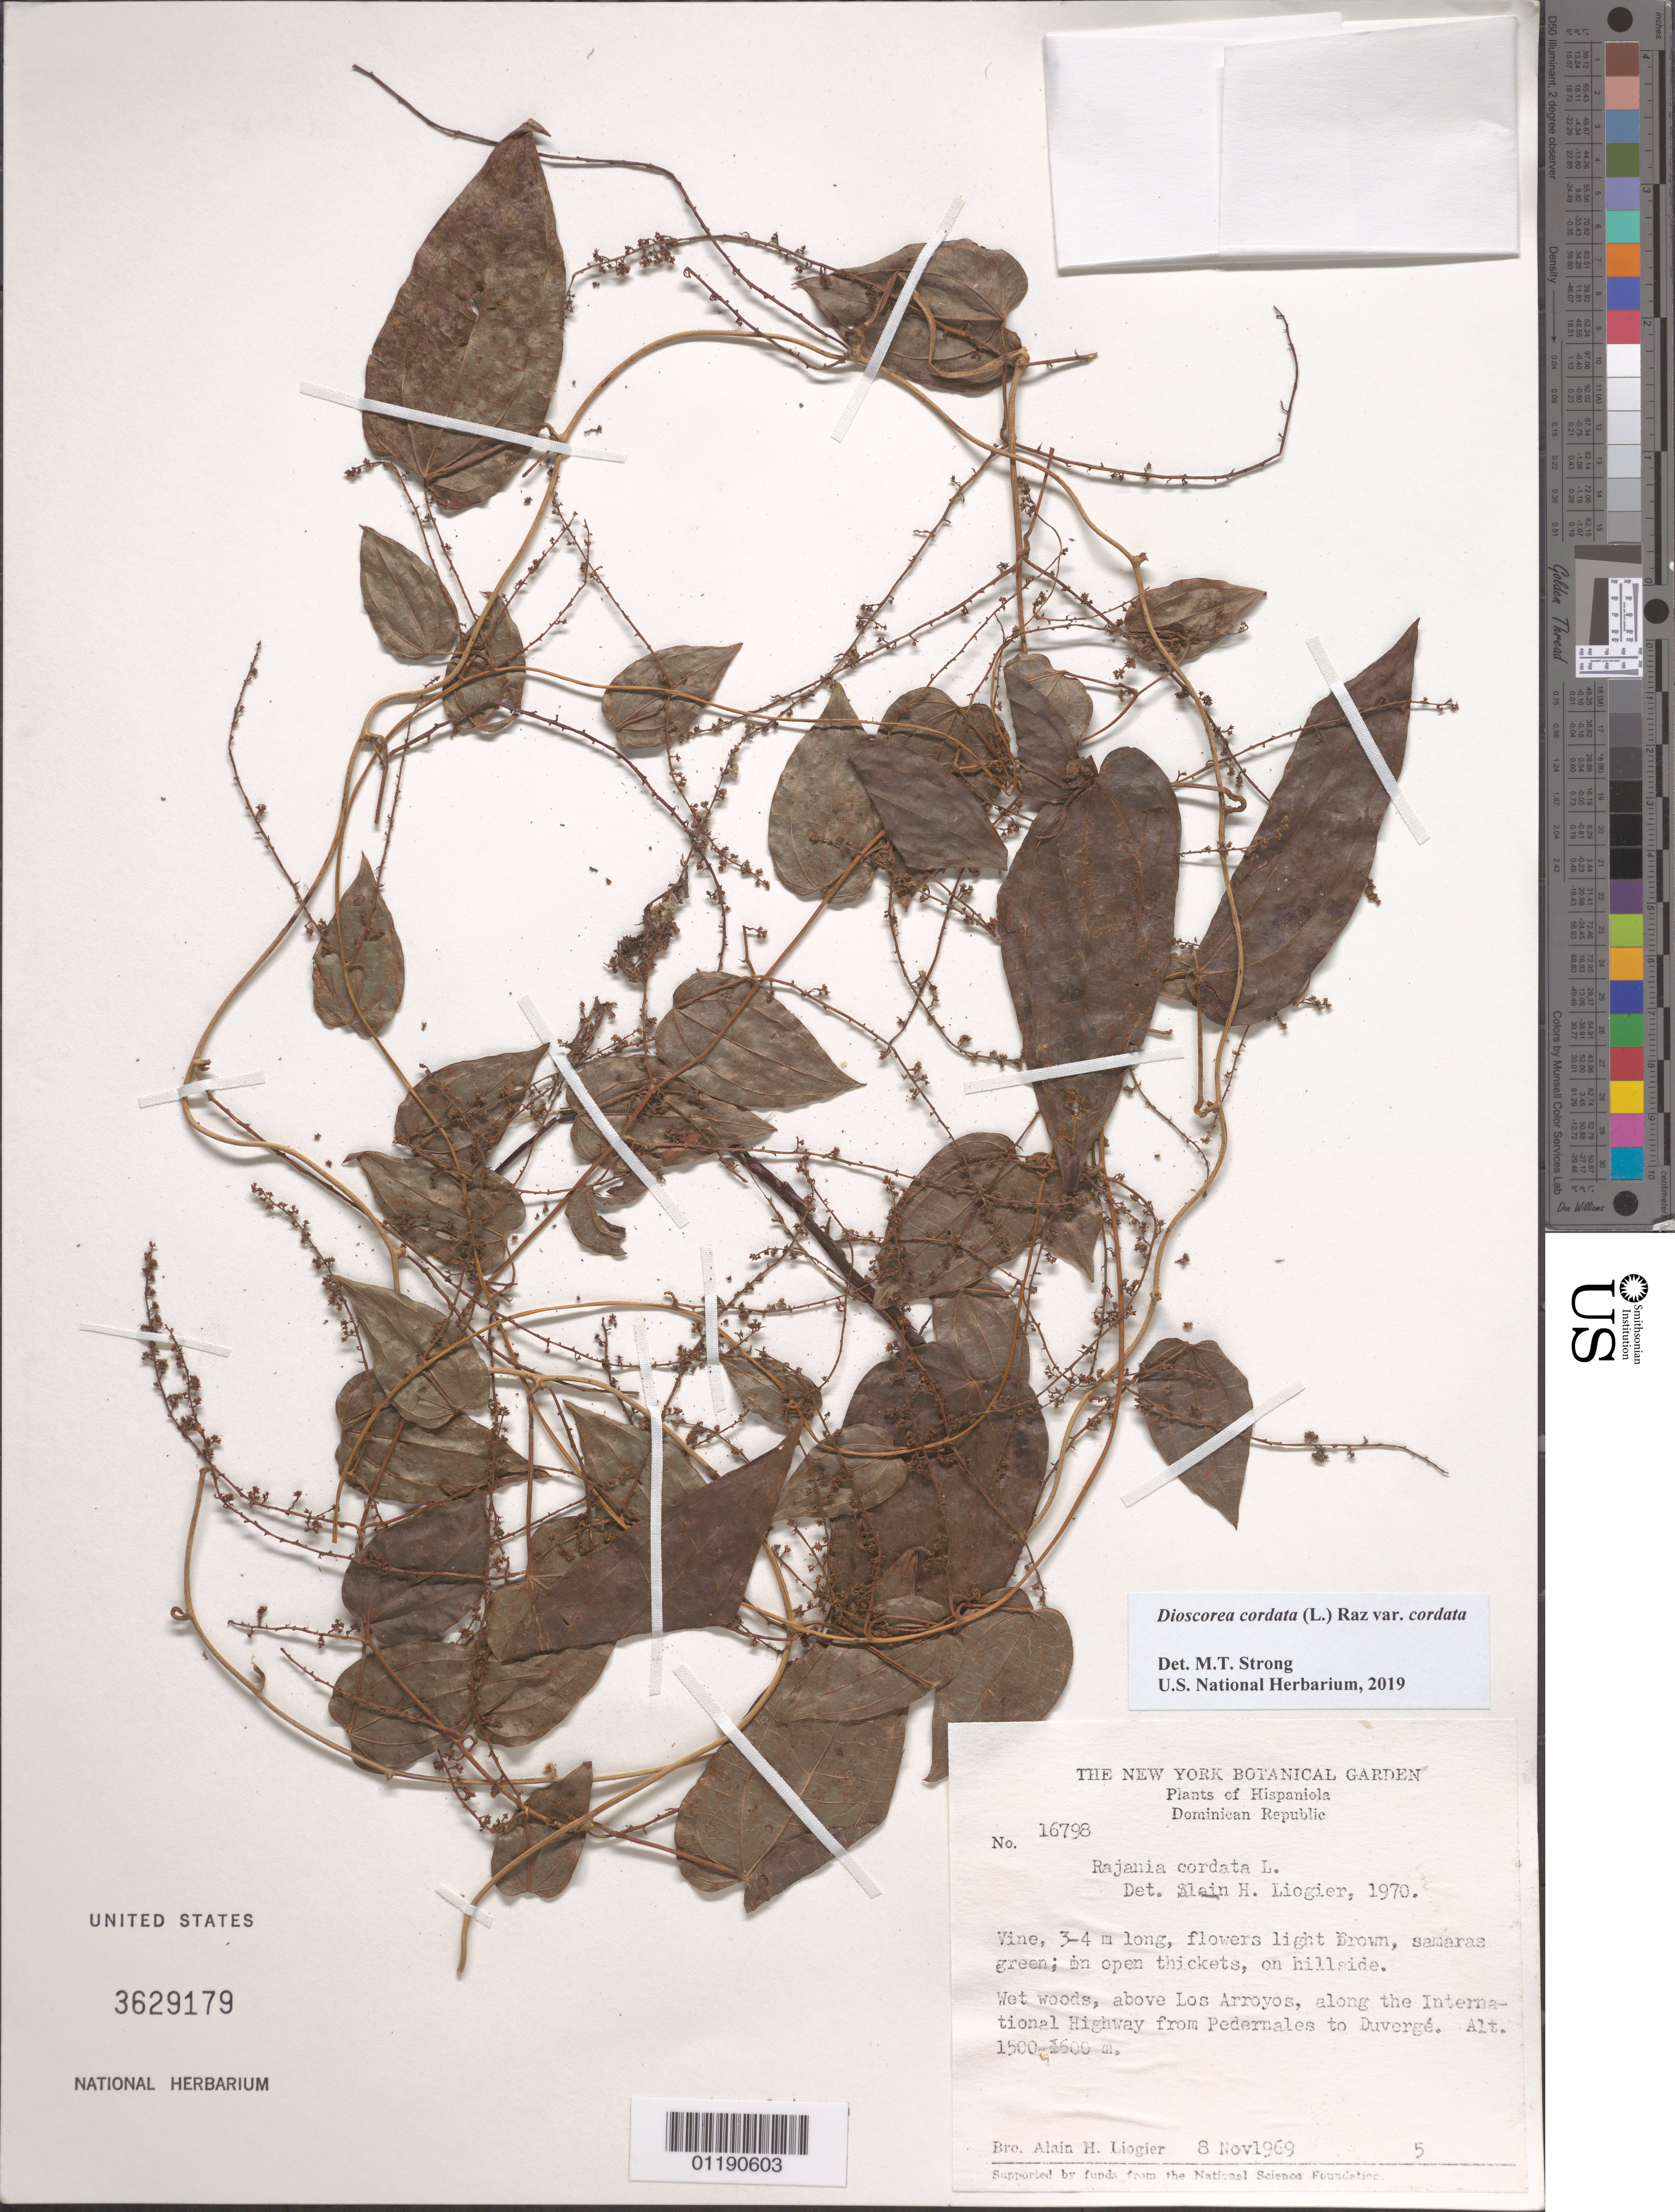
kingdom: Plantae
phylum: Tracheophyta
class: Liliopsida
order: Dioscoreales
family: Dioscoreaceae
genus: Dioscorea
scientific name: Dioscorea cordata var. cordata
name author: (L.) Raz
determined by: Strong, M. T., (US), Smithsonian Institution - National Museum of Natural History (UNITED STATES)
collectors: A. H. Liogier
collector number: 16798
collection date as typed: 08 Nov 1969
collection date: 1969-11-08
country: Dominican Republic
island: Hispaniola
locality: Los Arroys, above; along the International Highway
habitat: In open thickets, on hillside.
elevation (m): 1500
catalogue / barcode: US 3629179